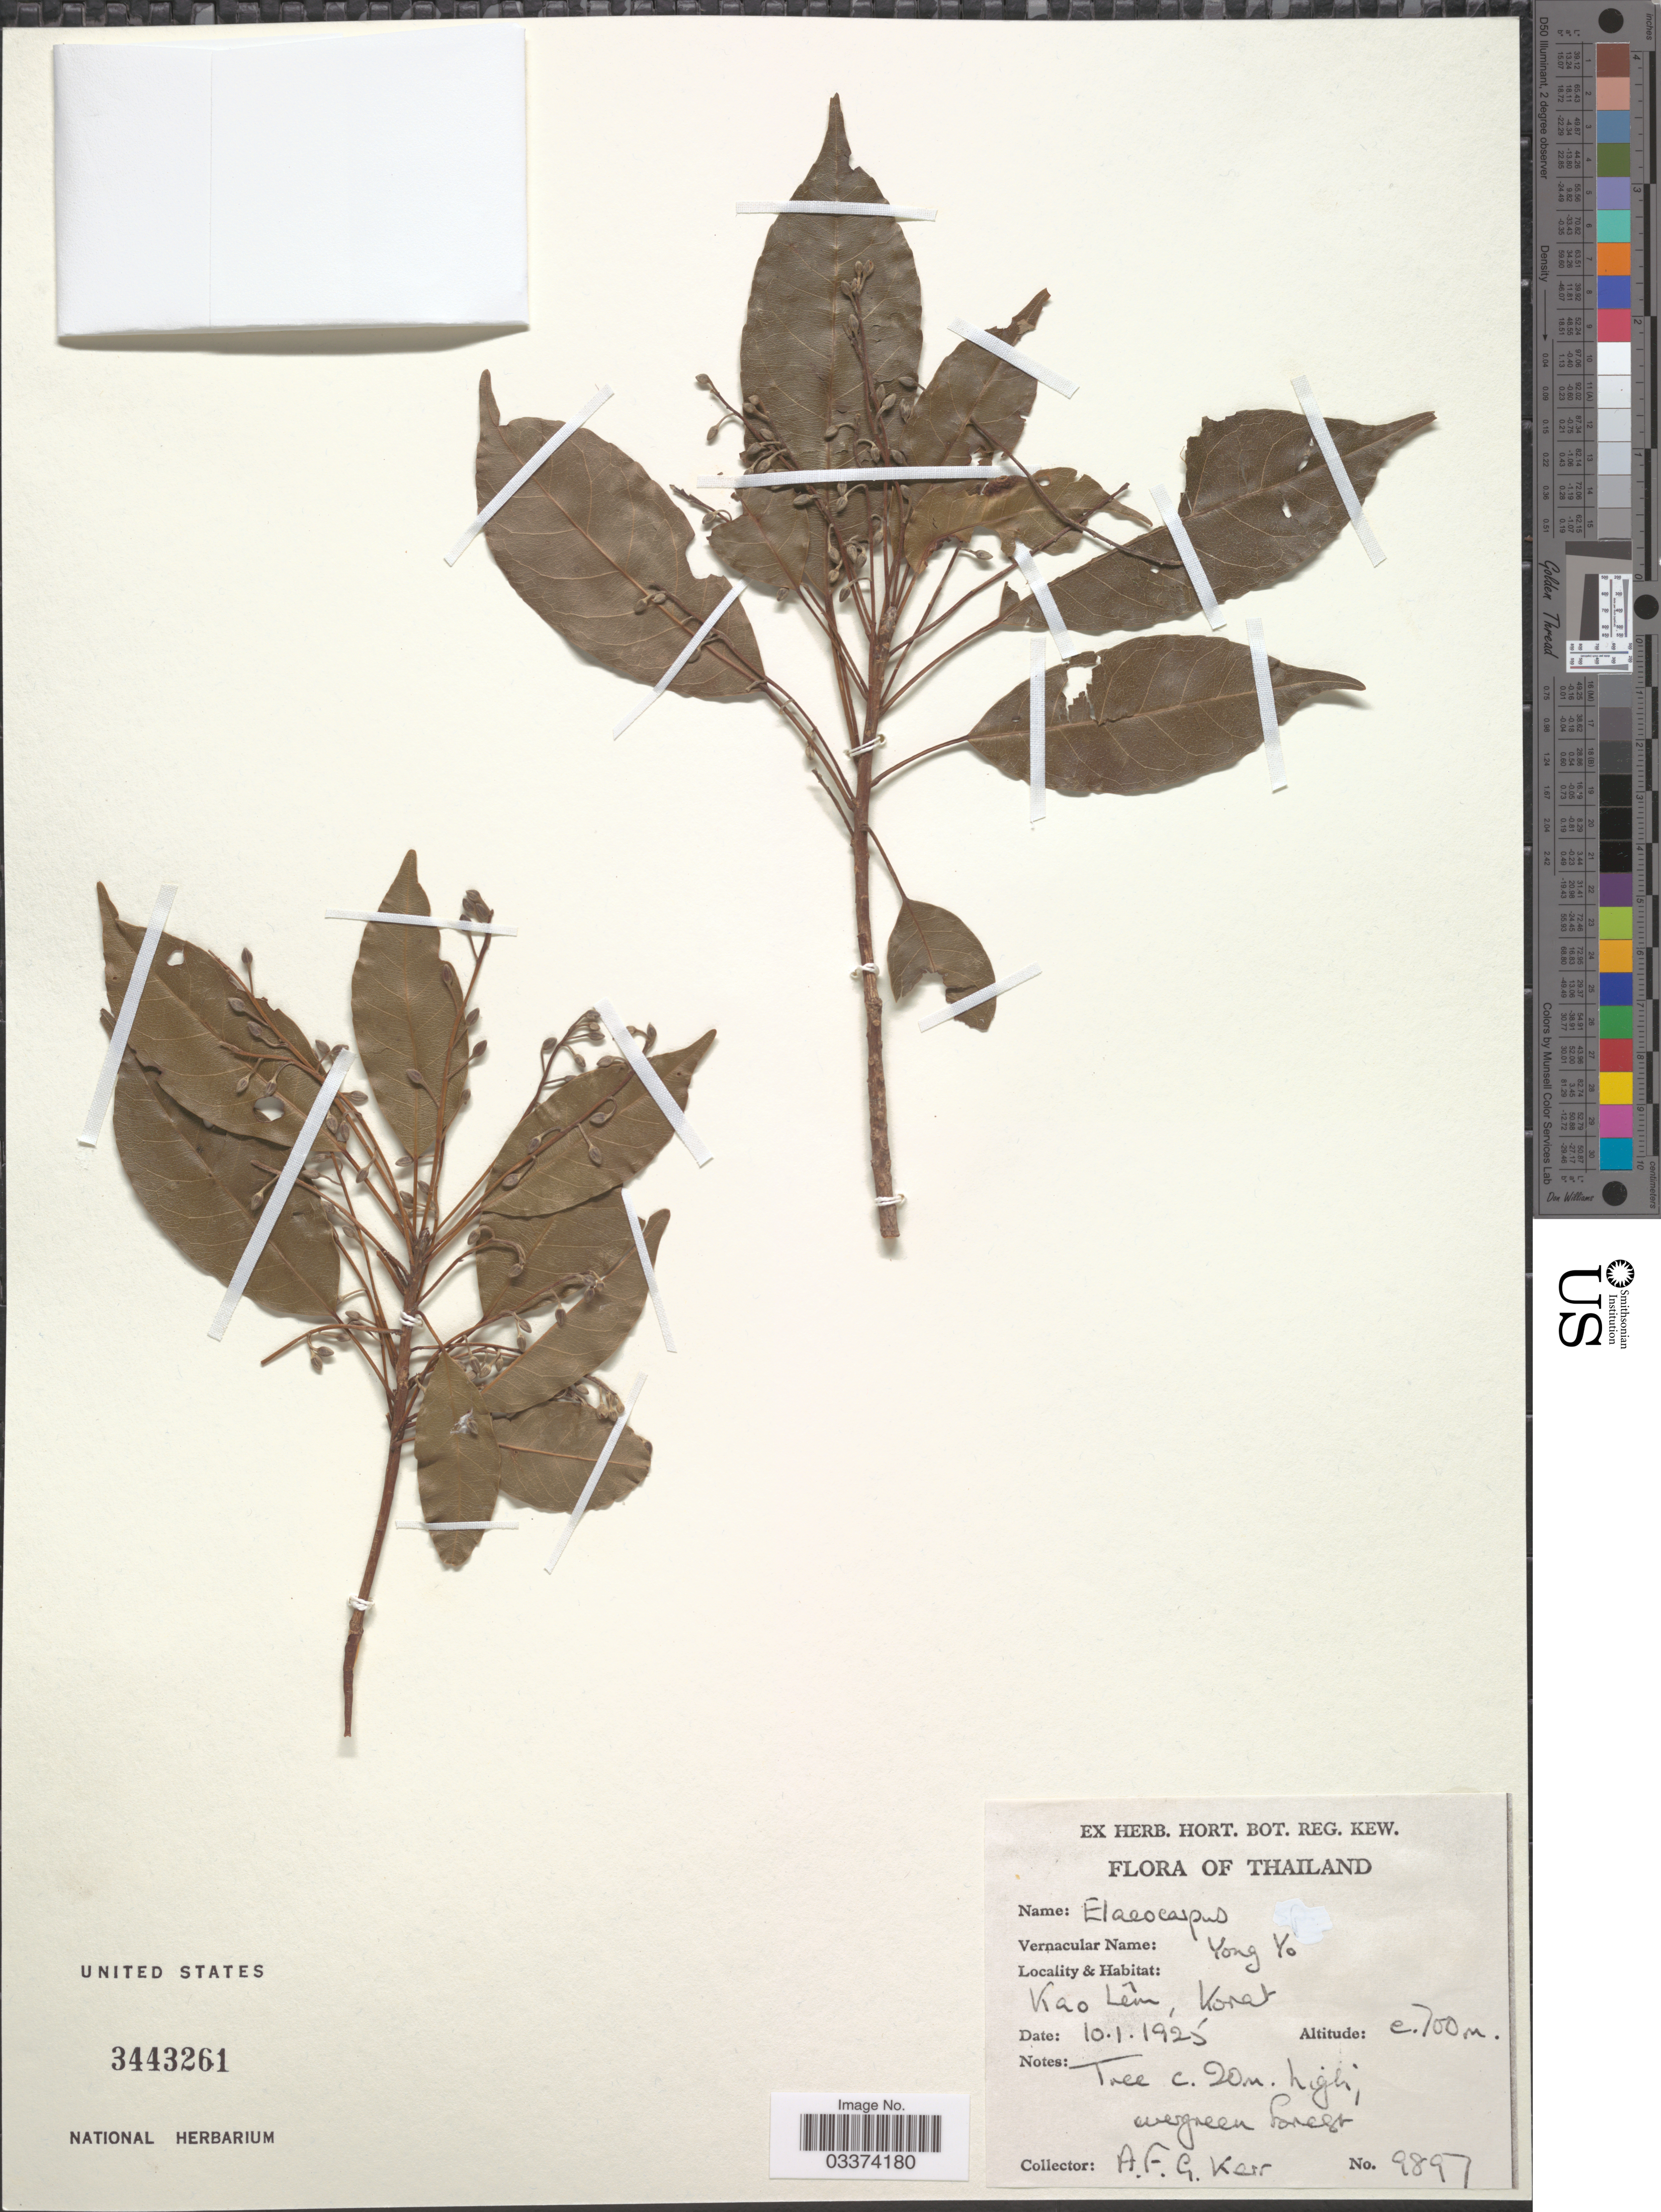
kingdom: Plantae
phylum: Tracheophyta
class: Magnoliopsida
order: Oxalidales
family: Elaeocarpaceae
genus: Elaeocarpus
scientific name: Elaeocarpus sp.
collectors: A. F. G. Kerr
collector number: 9897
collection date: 1925-01-10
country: Thailand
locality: Kao Lêm, Korat.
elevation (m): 700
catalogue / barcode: US 3443261